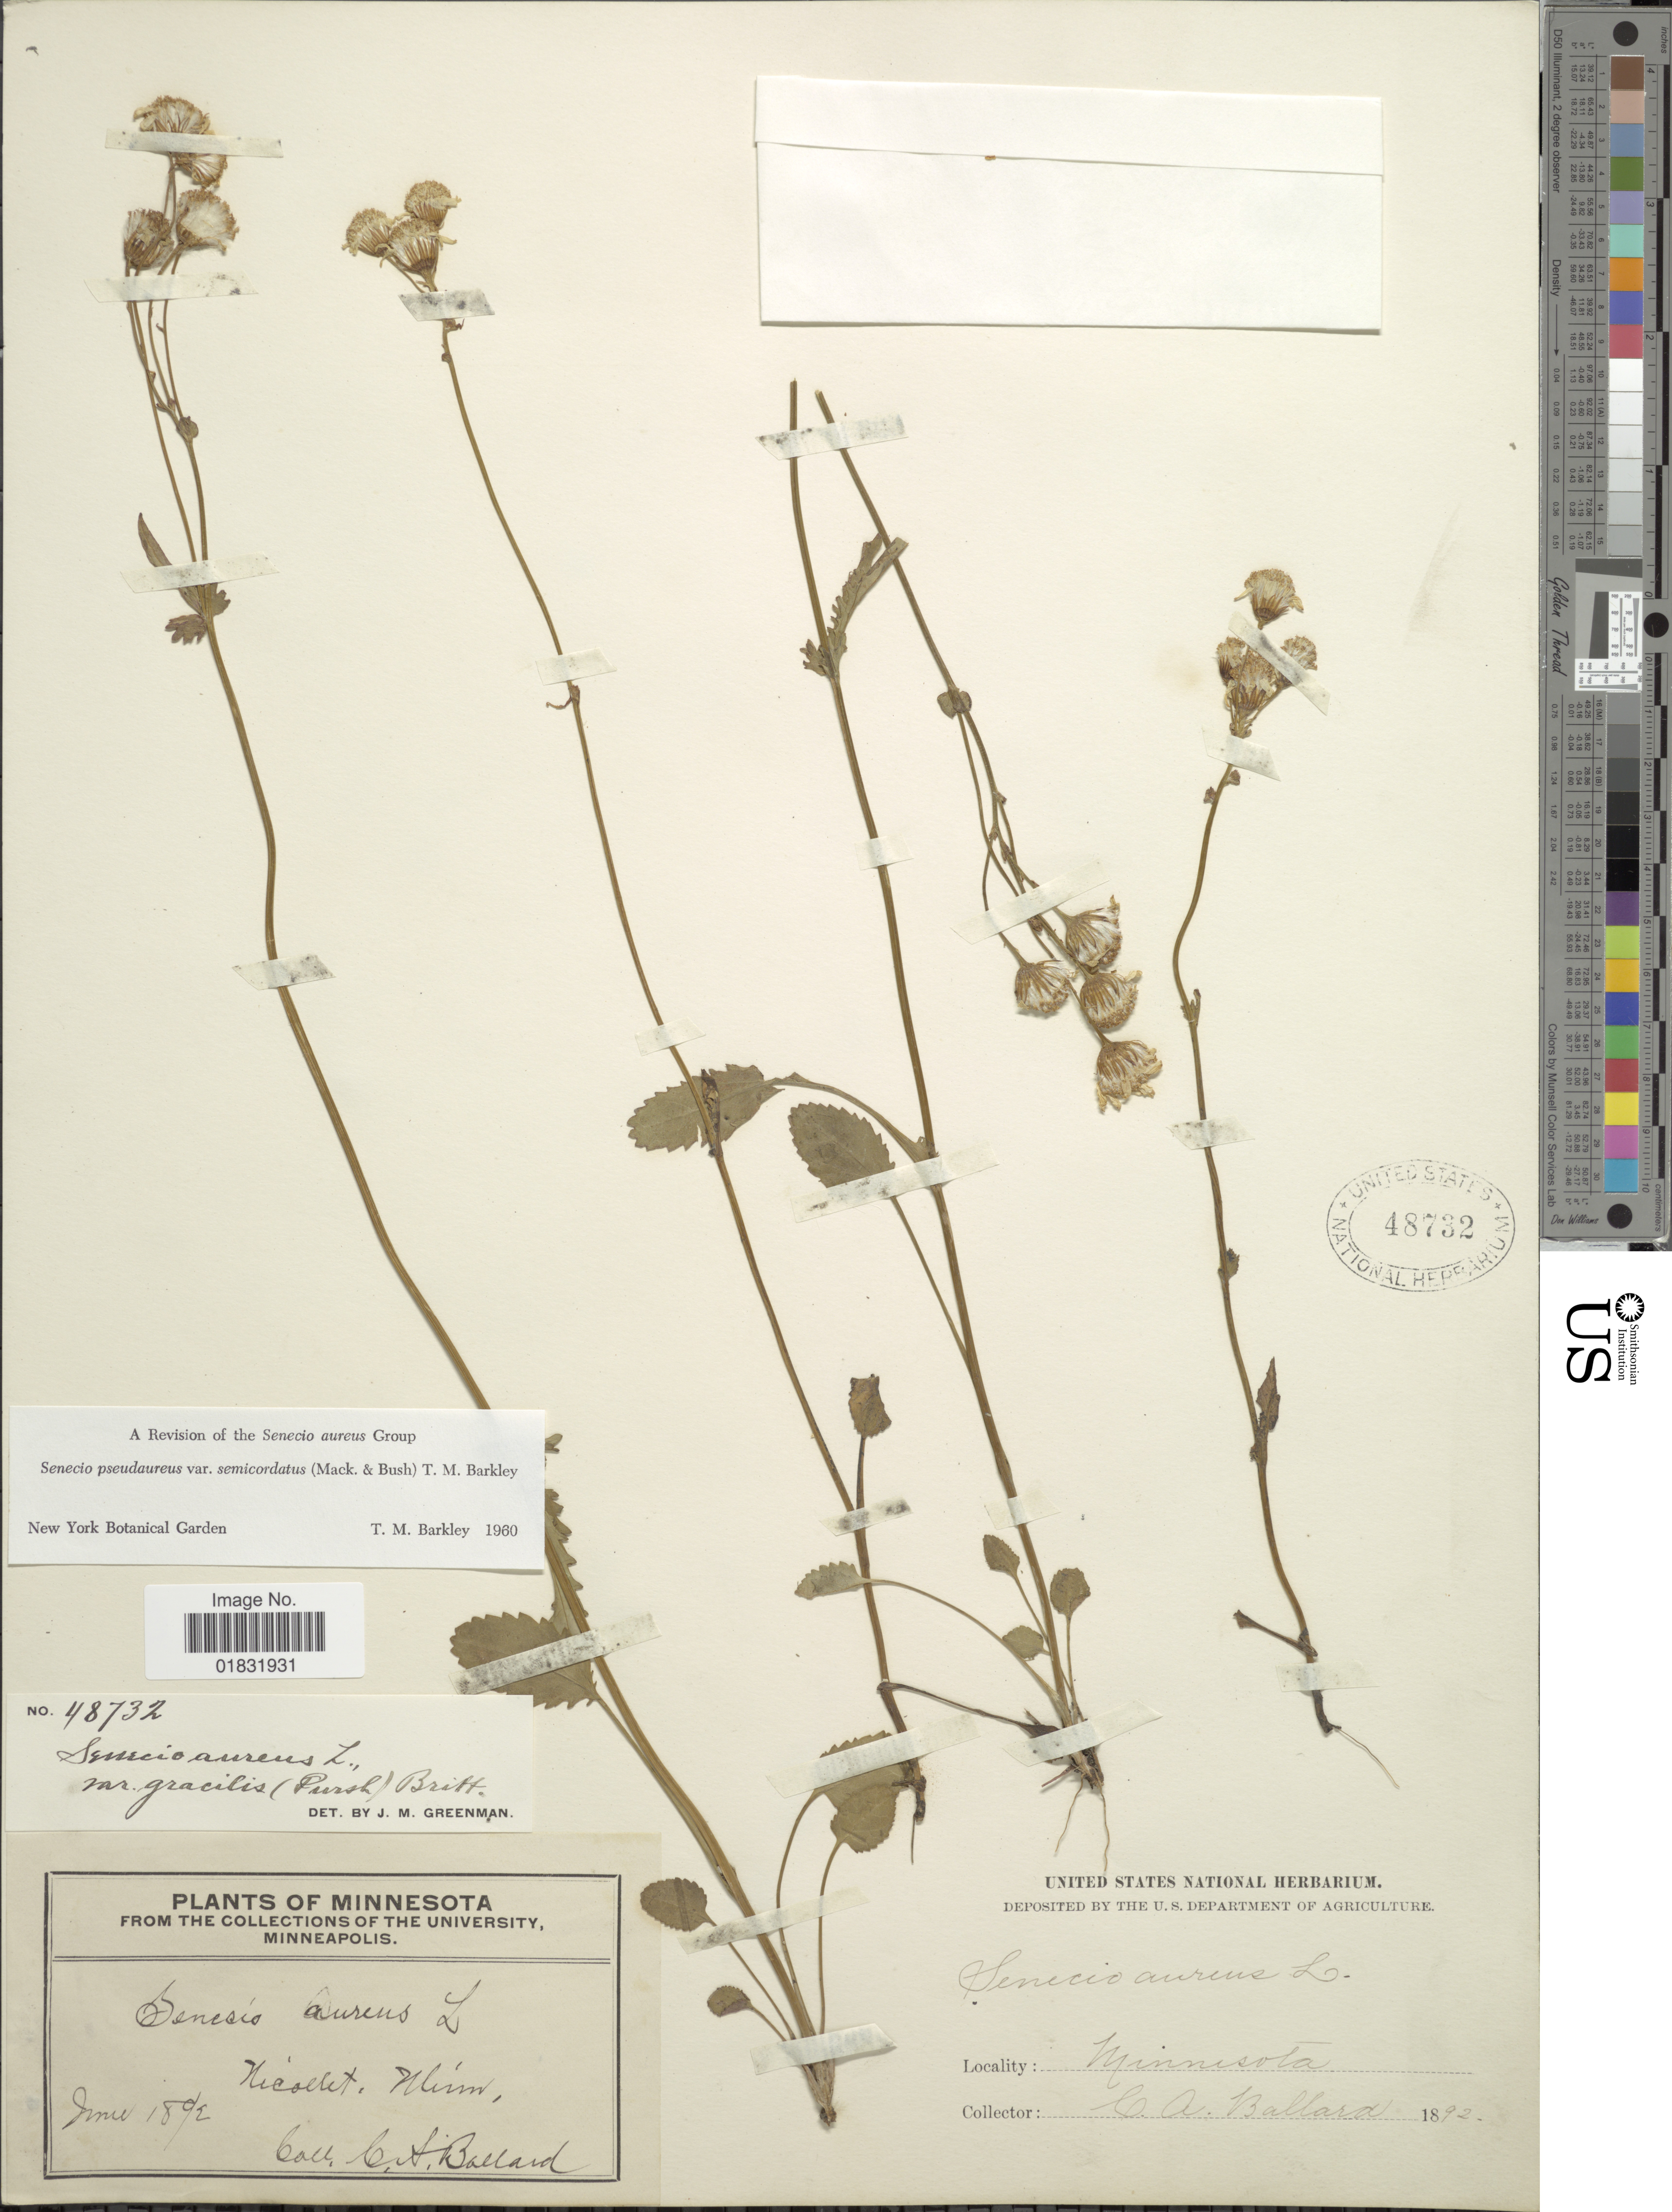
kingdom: Plantae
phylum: Tracheophyta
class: Magnoliopsida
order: Asterales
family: Asteraceae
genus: Packera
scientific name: Packera pseudaurea var. semicordata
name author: (Mack. & Bush) Trock & T.M. Barkley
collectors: C. A. Ballard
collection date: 1892-06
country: United States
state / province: Minnesota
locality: Nicollet, Minn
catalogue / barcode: US 48732